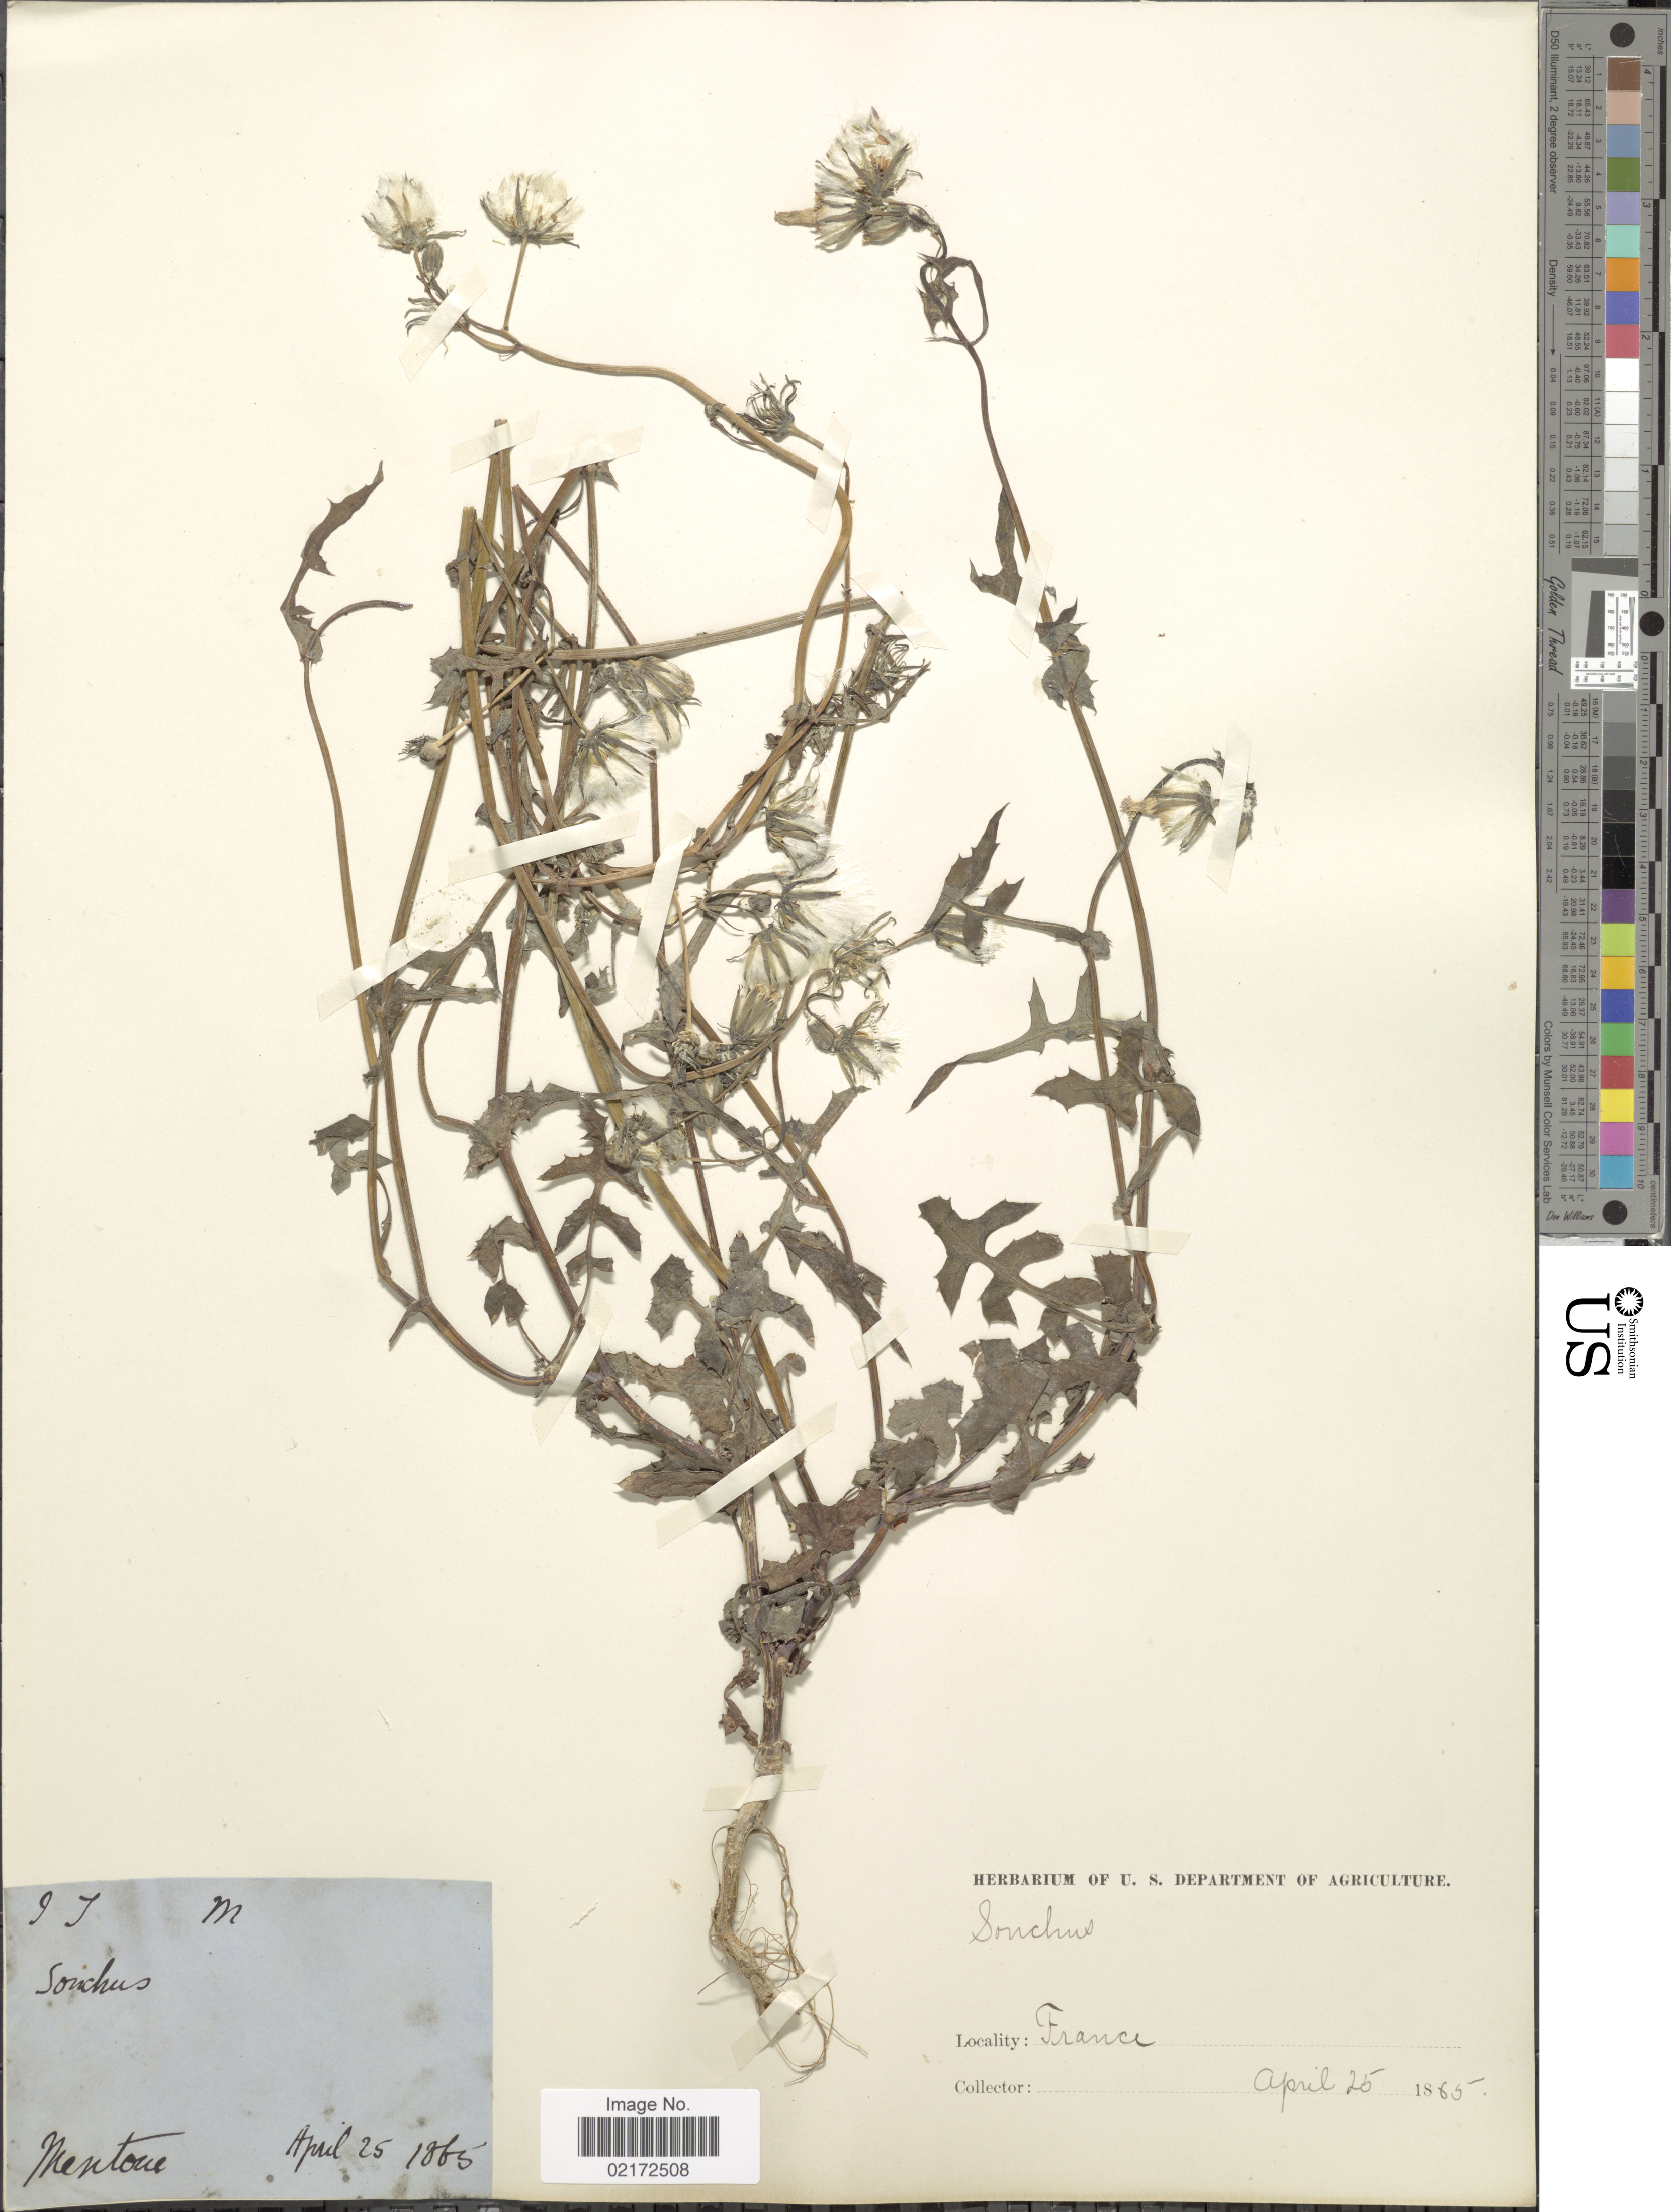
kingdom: Plantae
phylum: Tracheophyta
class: Magnoliopsida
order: Asterales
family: Asteraceae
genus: Sonchus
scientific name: Sonchus sp.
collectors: U.S. Department of Agriculture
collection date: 1865-04-25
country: France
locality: Mentoue [interpreted]